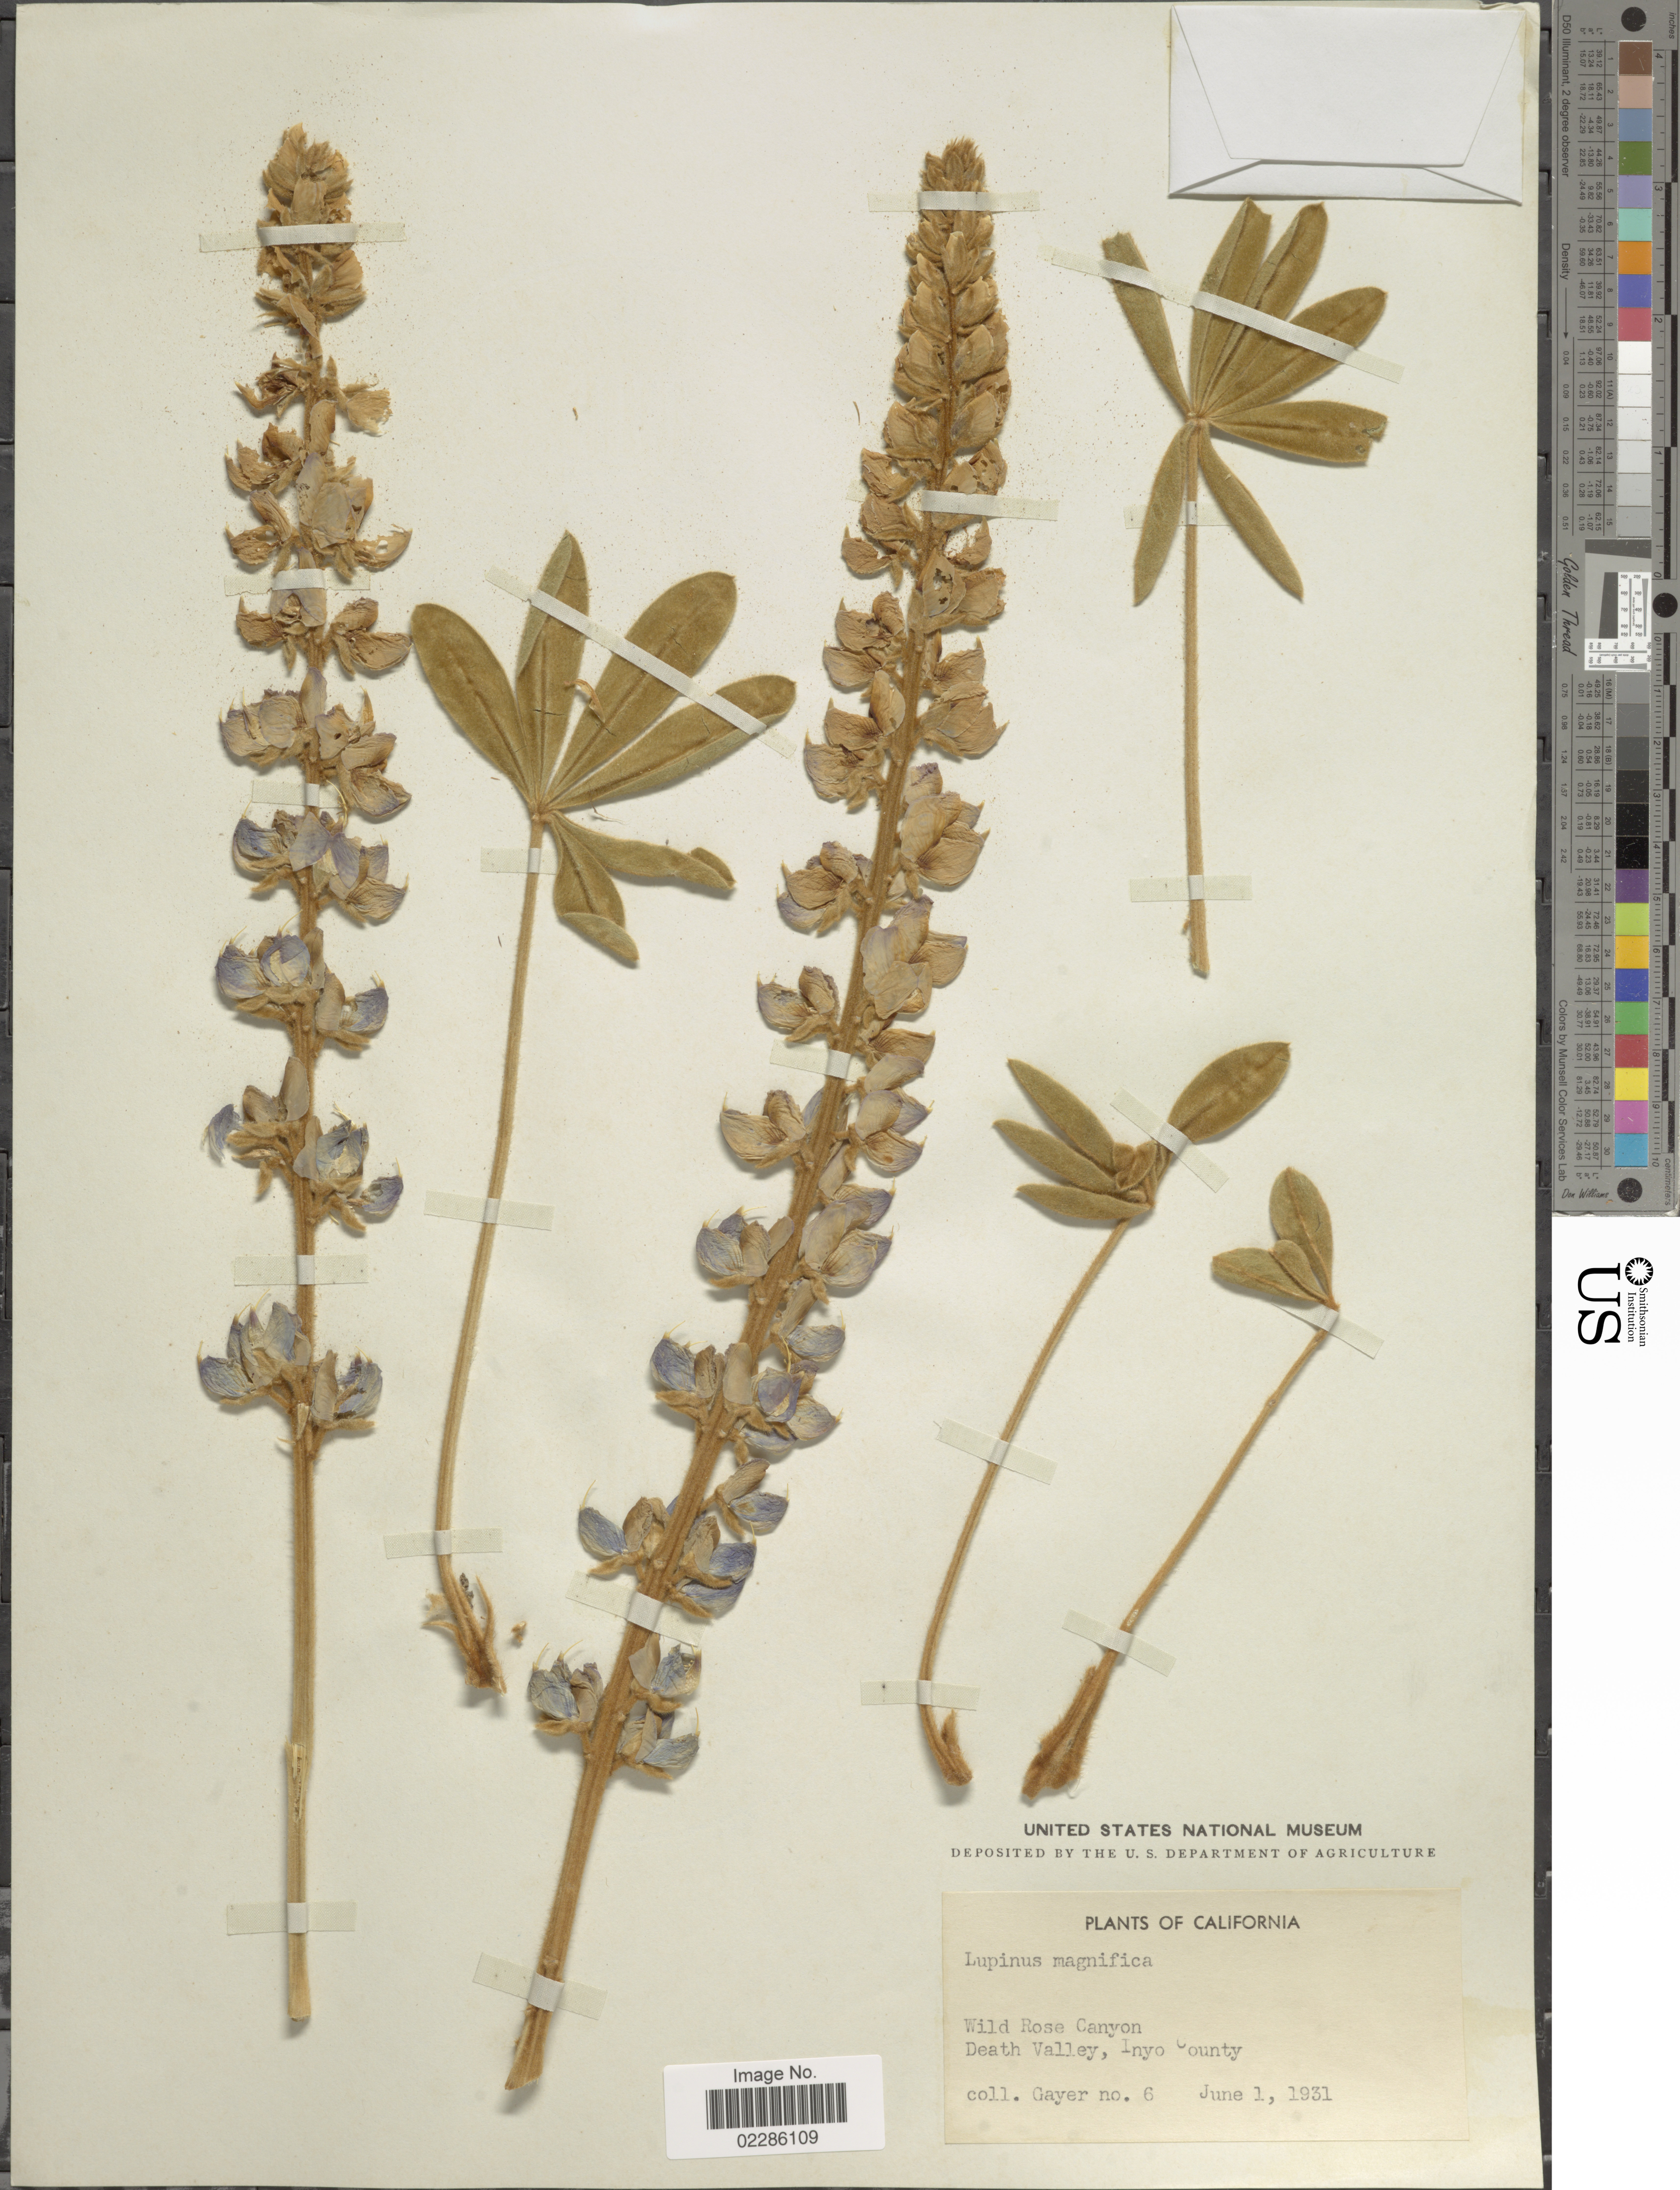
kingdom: Plantae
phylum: Tracheophyta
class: Magnoliopsida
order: Fabales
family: Fabaceae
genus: Lupinus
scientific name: Lupinus magnificus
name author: M.E. Jones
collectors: -. Gayer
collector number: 6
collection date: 1931-06-01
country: United States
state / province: California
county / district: Inyo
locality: Wild Rose Canyon, Death Valley, Inyo County